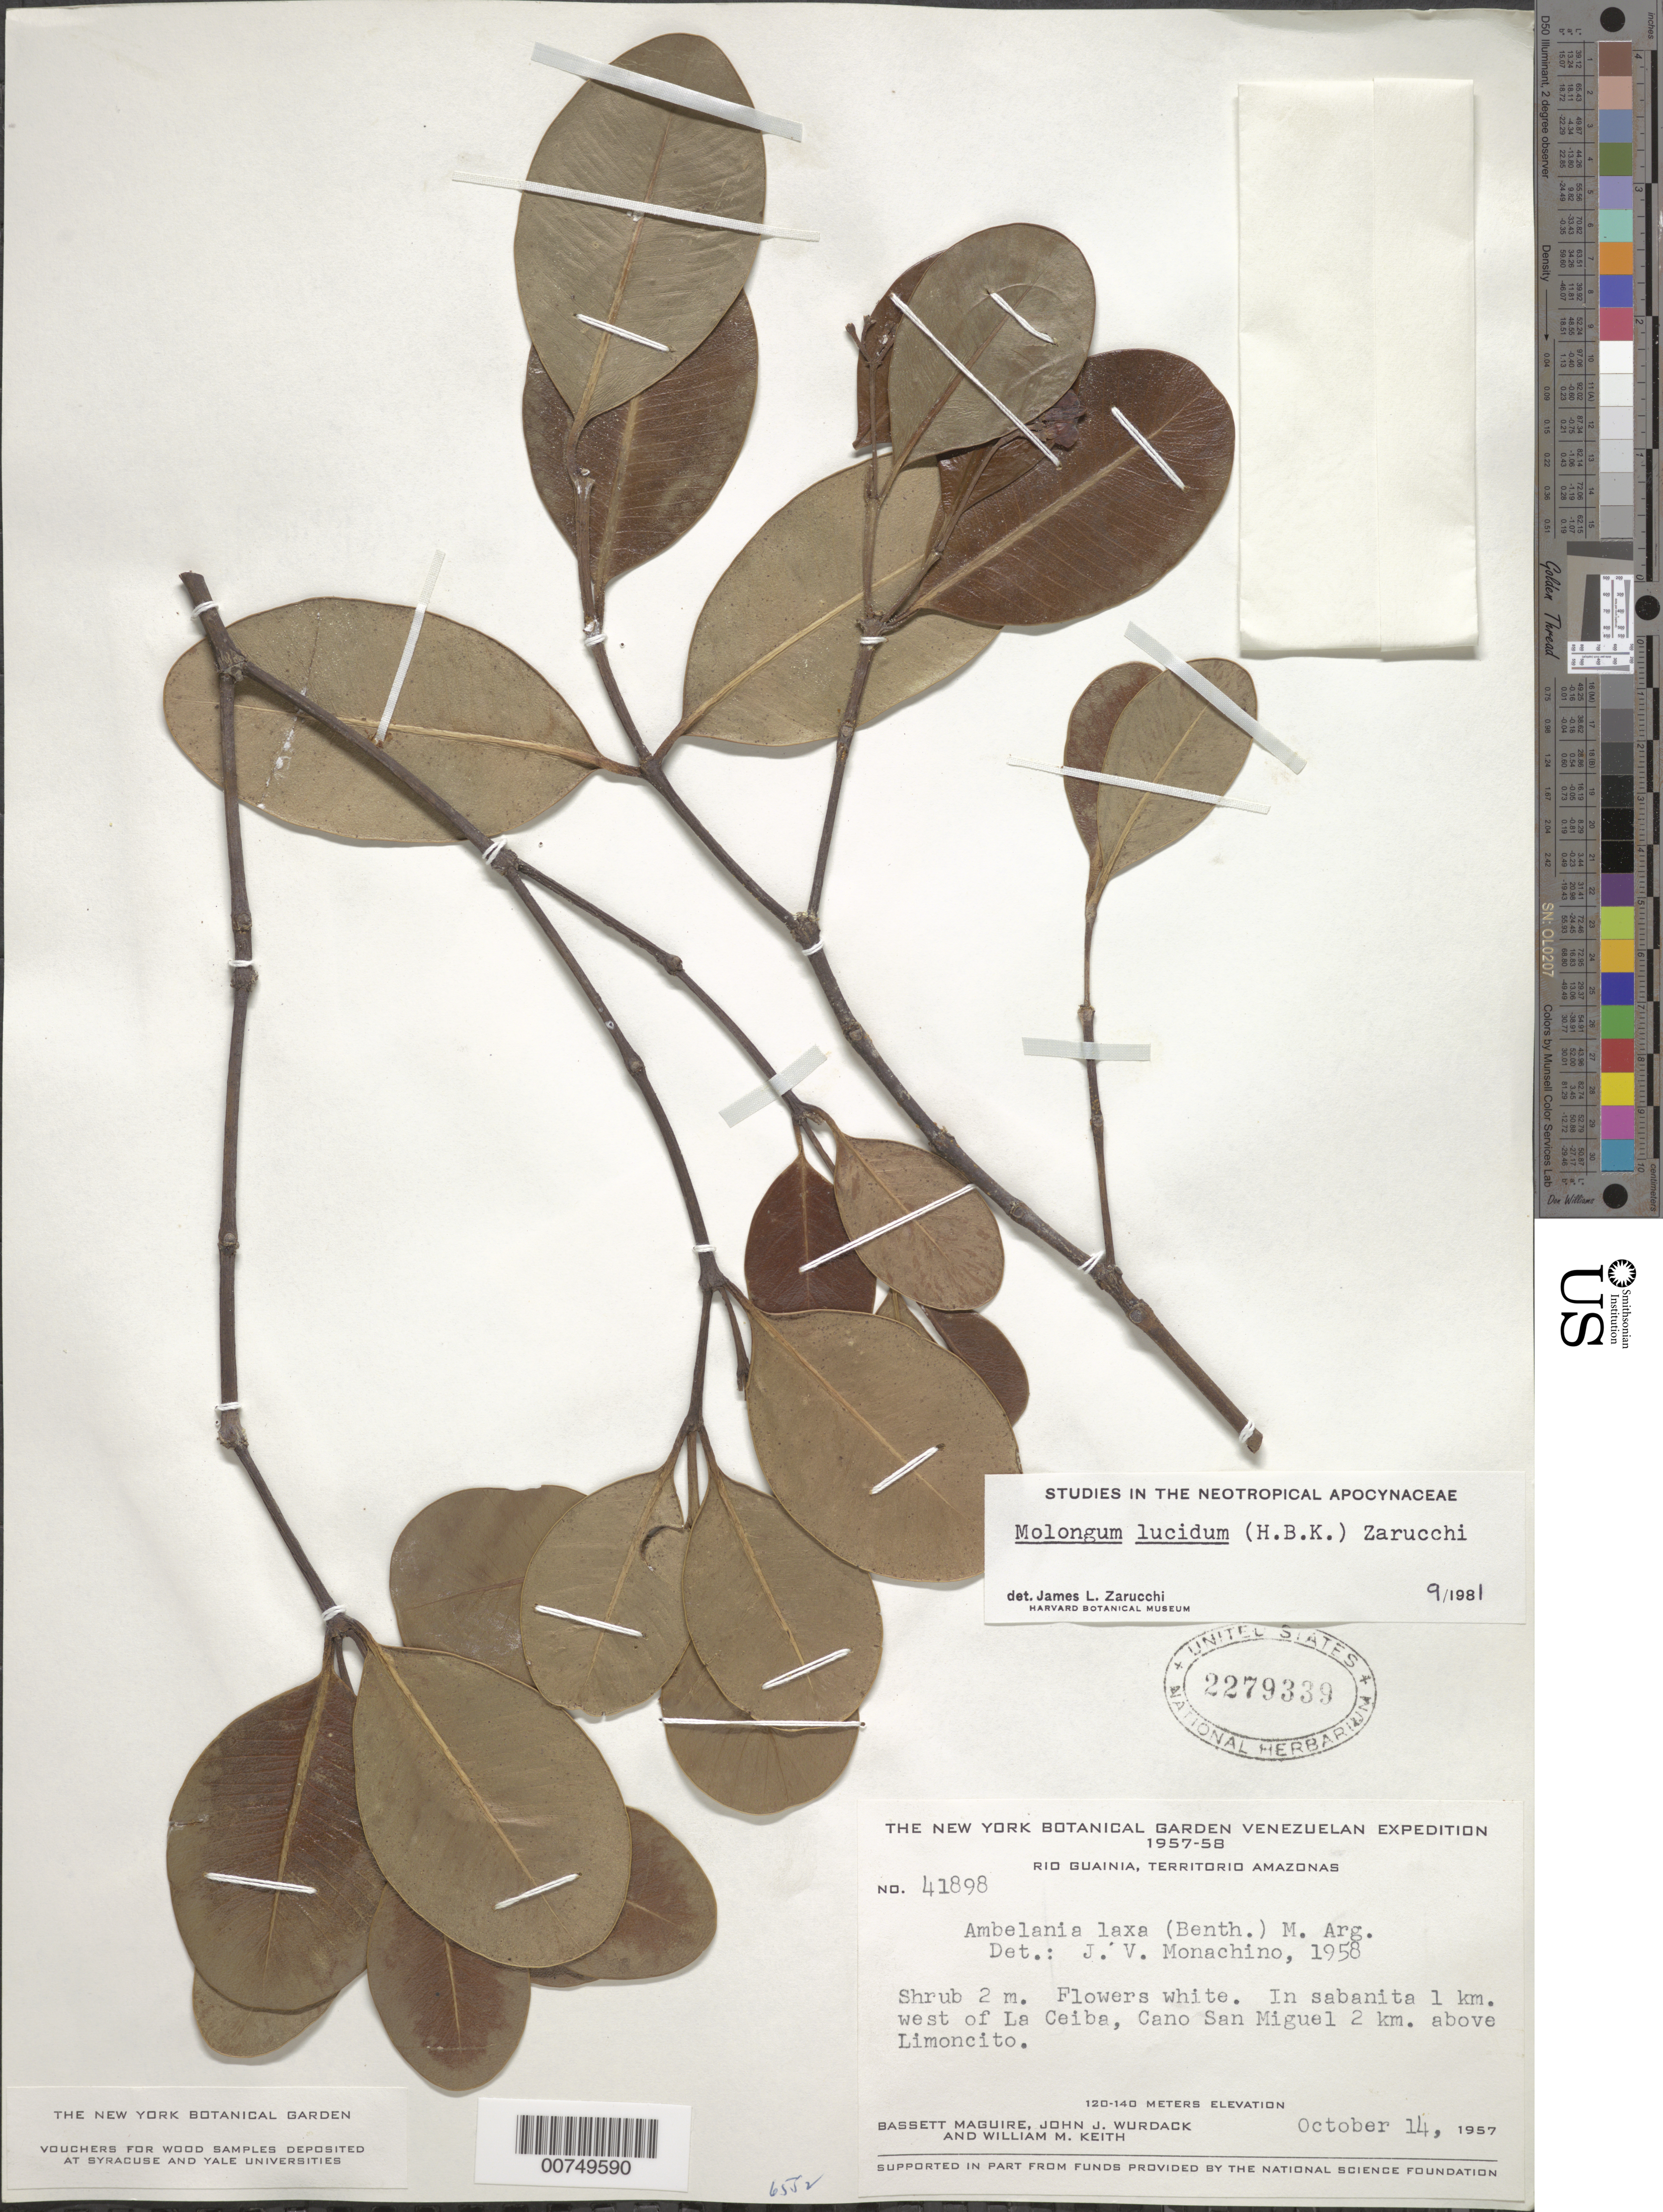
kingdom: Plantae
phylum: Tracheophyta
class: Magnoliopsida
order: Gentianales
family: Apocynaceae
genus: Molongum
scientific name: Molongum lucidum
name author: (Kunth) Zarucchi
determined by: Zarucchi, J. L.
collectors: B. Maguire, J. J. Wurdack & W. Keith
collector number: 41898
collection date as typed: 14-Oct-57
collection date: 1957-10-14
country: Venezuela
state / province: Amazonas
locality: Río Guainía, Caño San Miguel, 2 km above Limoncito, 1 km west of La Ceiba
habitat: Sabanita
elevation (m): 120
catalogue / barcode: US 2279339